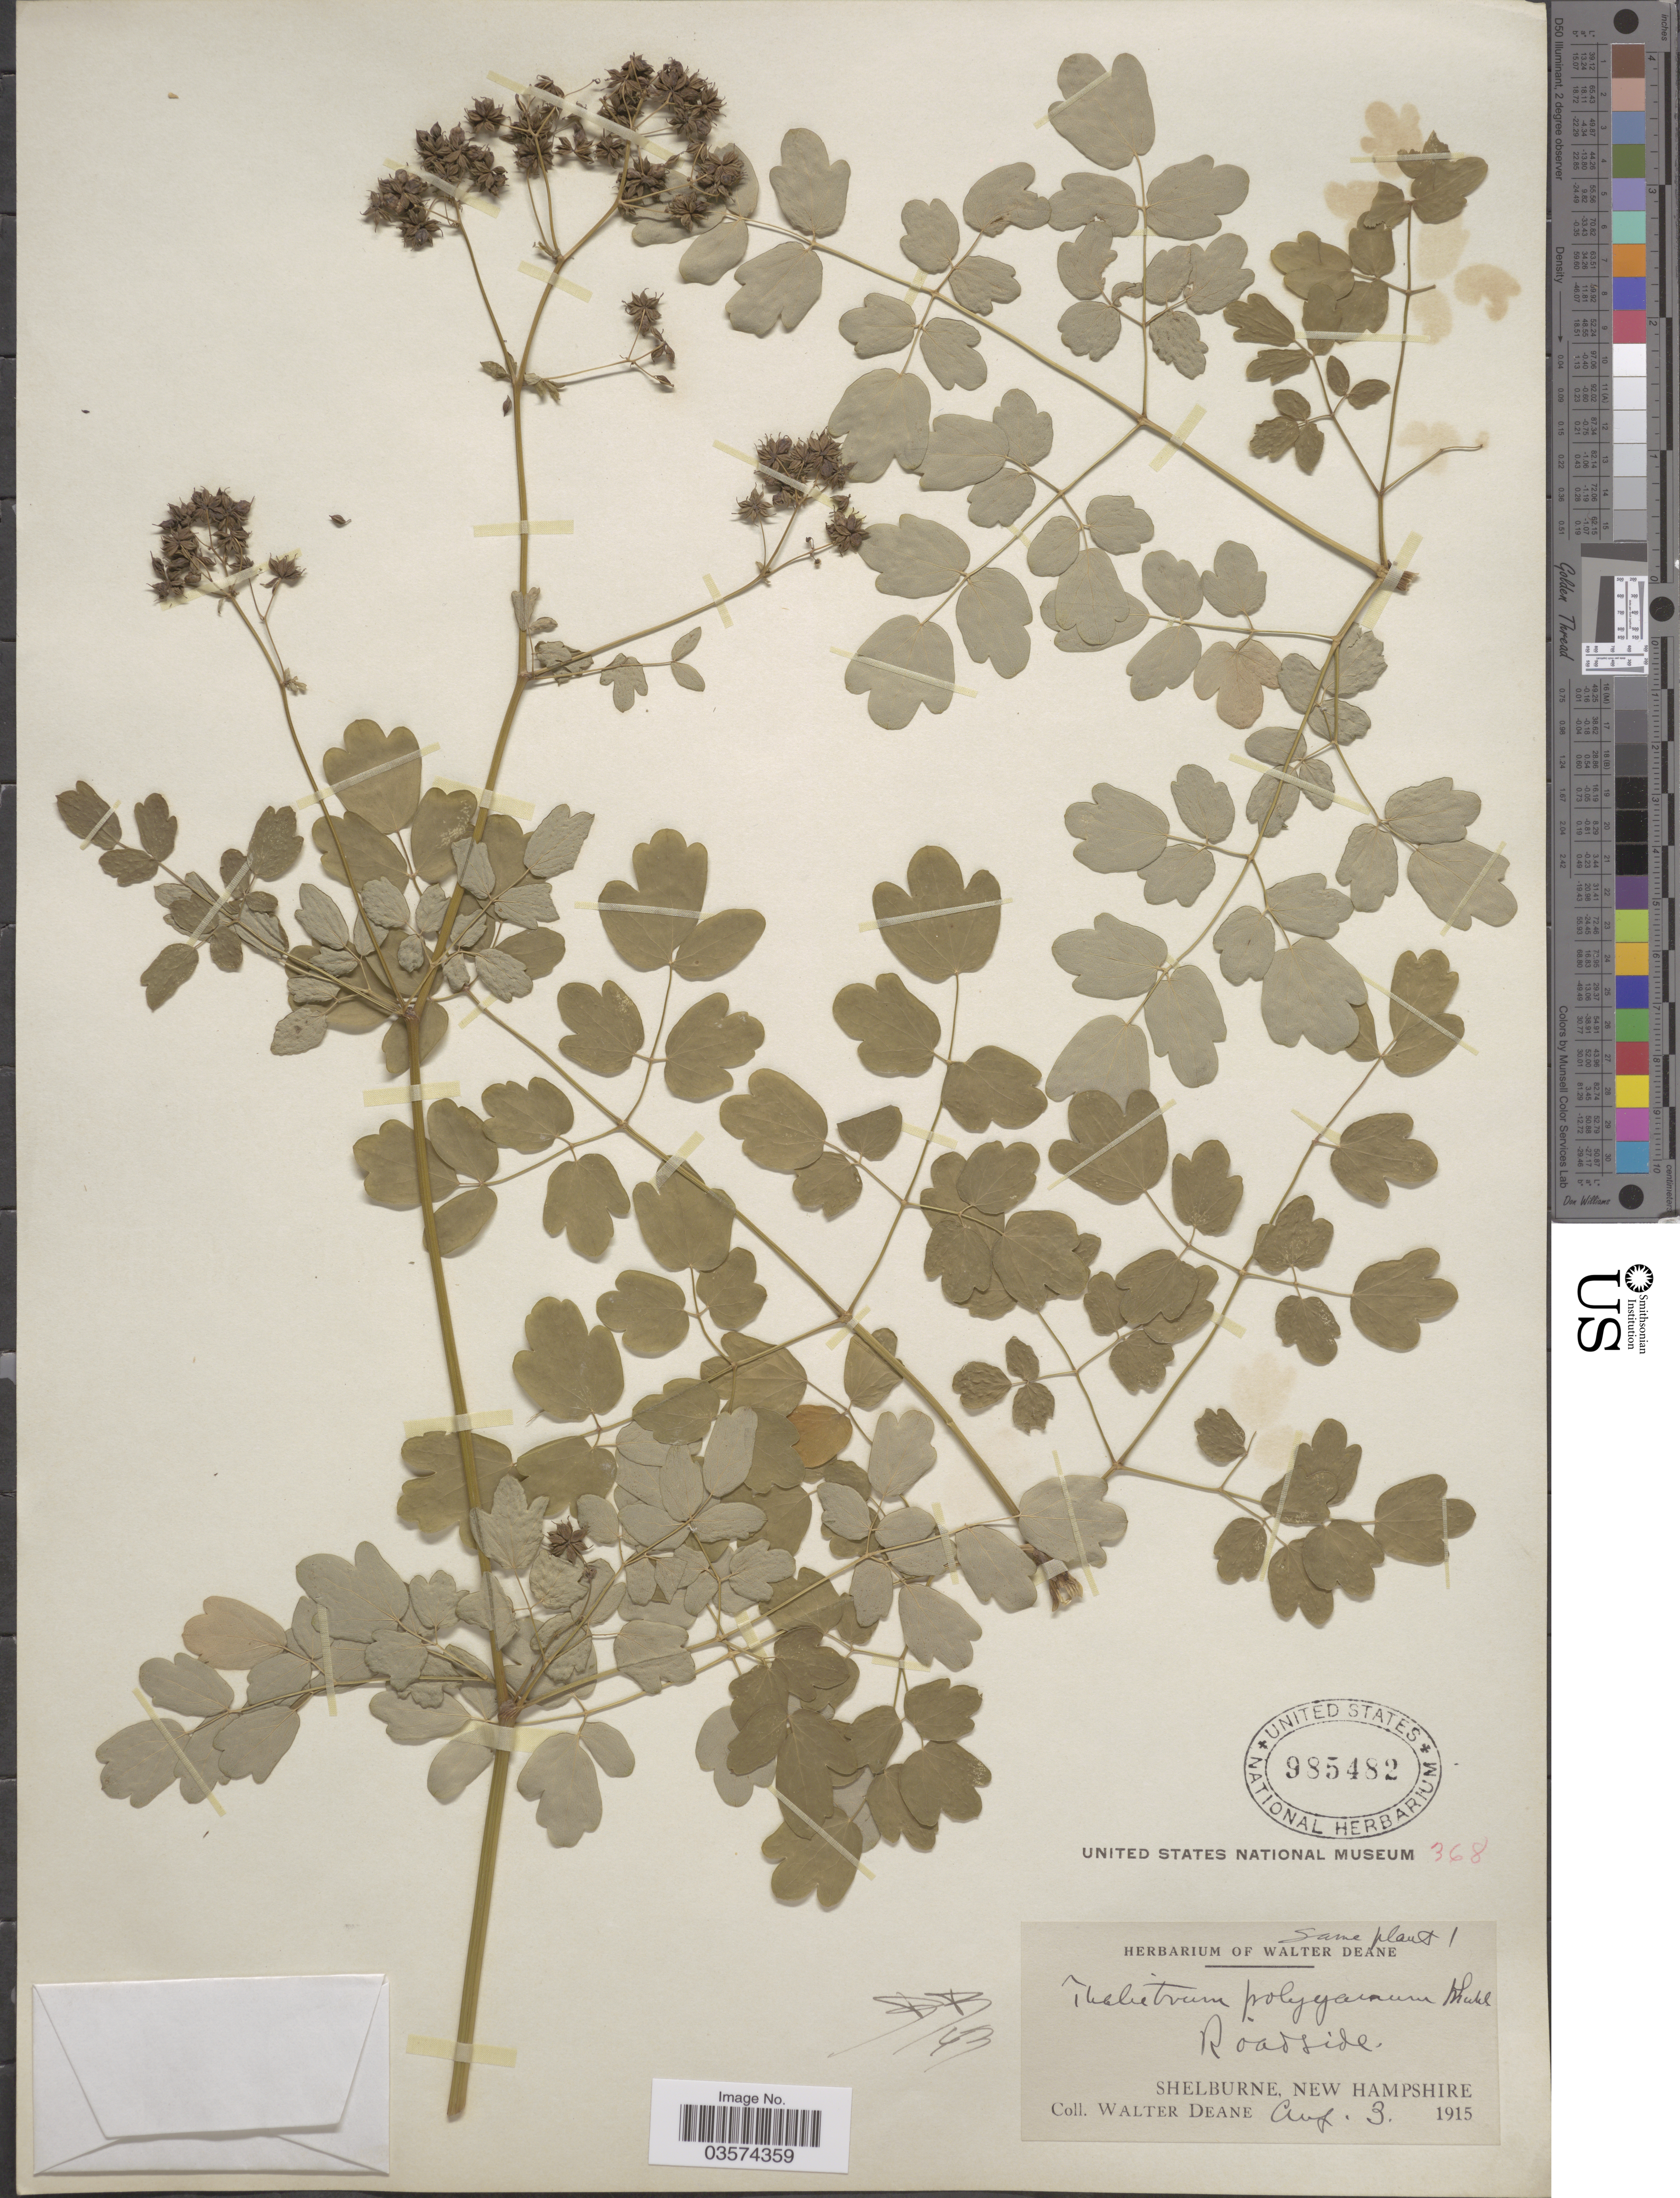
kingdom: Plantae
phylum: Tracheophyta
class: Magnoliopsida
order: Ranunculales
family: Ranunculaceae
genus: Thalictrum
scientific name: Thalictrum pubescens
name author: Pursh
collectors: W. Deane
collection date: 1915-08-03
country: United States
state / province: New Hampshire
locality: Roadside. Shelburne.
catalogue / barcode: US 985482